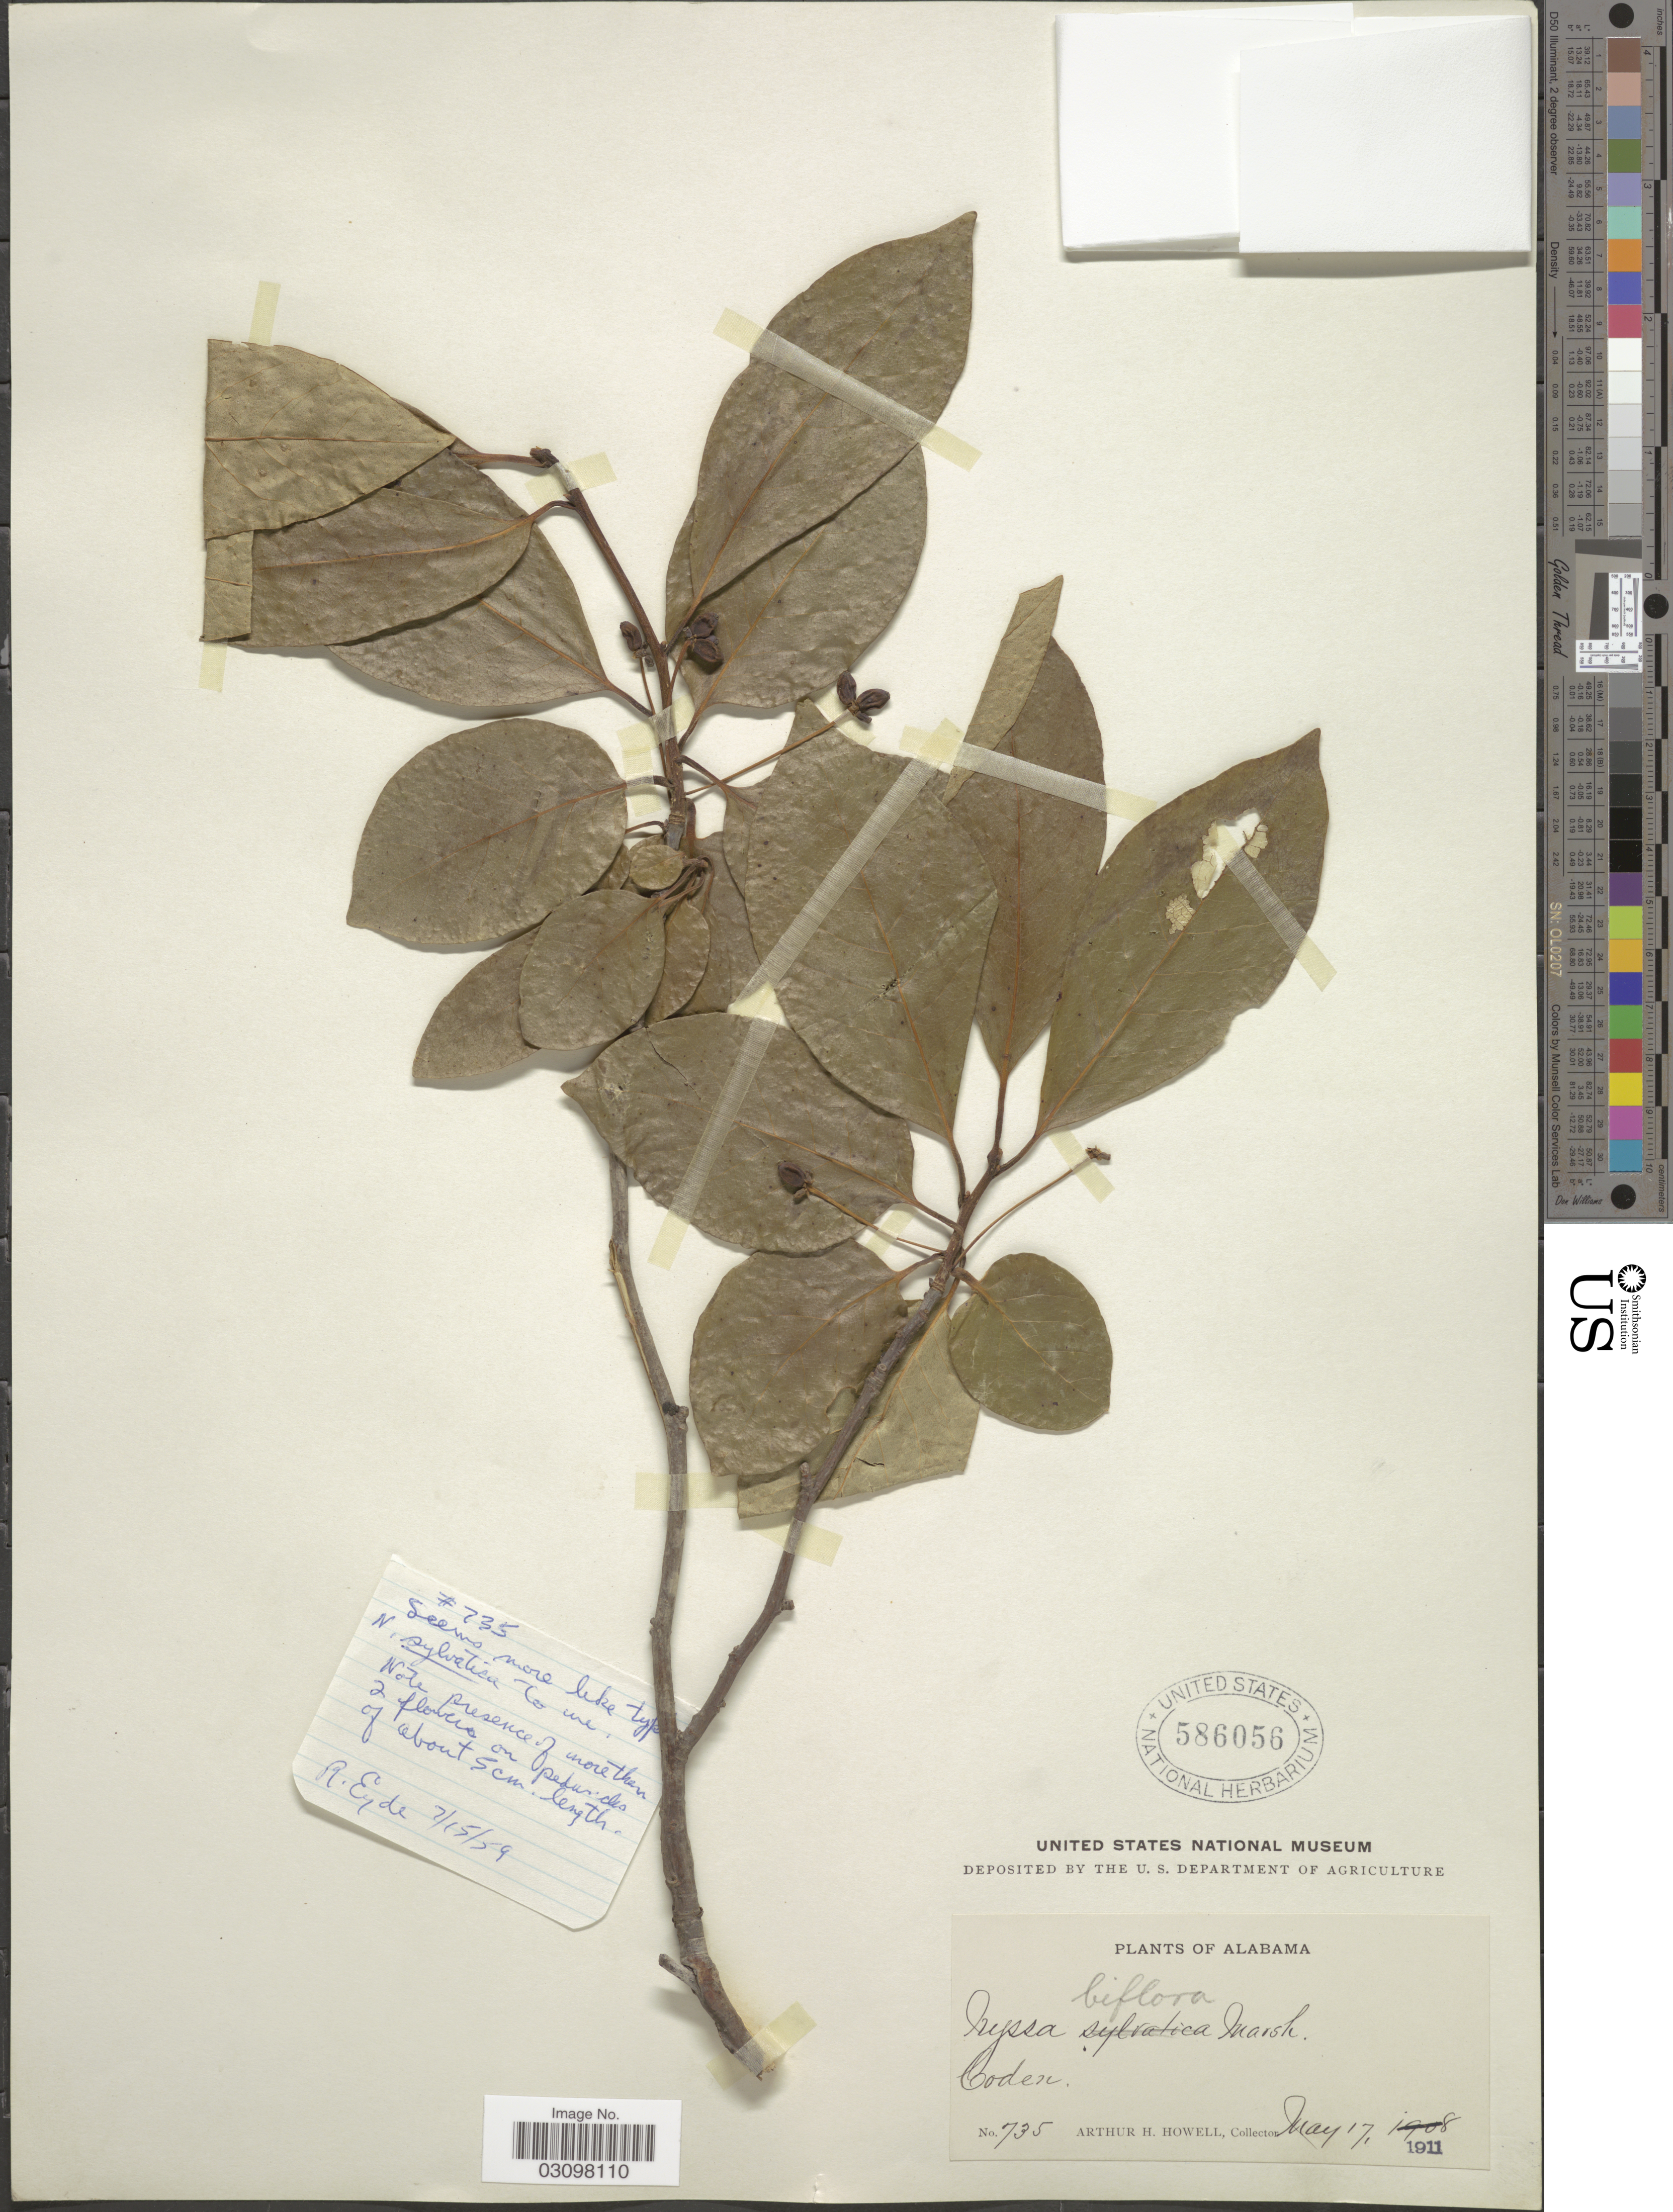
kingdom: Plantae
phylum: Tracheophyta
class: Magnoliopsida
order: Cornales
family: Nyssaceae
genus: Nyssa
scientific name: Nyssa sylvatica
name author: Marshall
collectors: A. Howell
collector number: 735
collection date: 1911-05-17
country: United States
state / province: Alabama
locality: Coden.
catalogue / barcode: US 586056